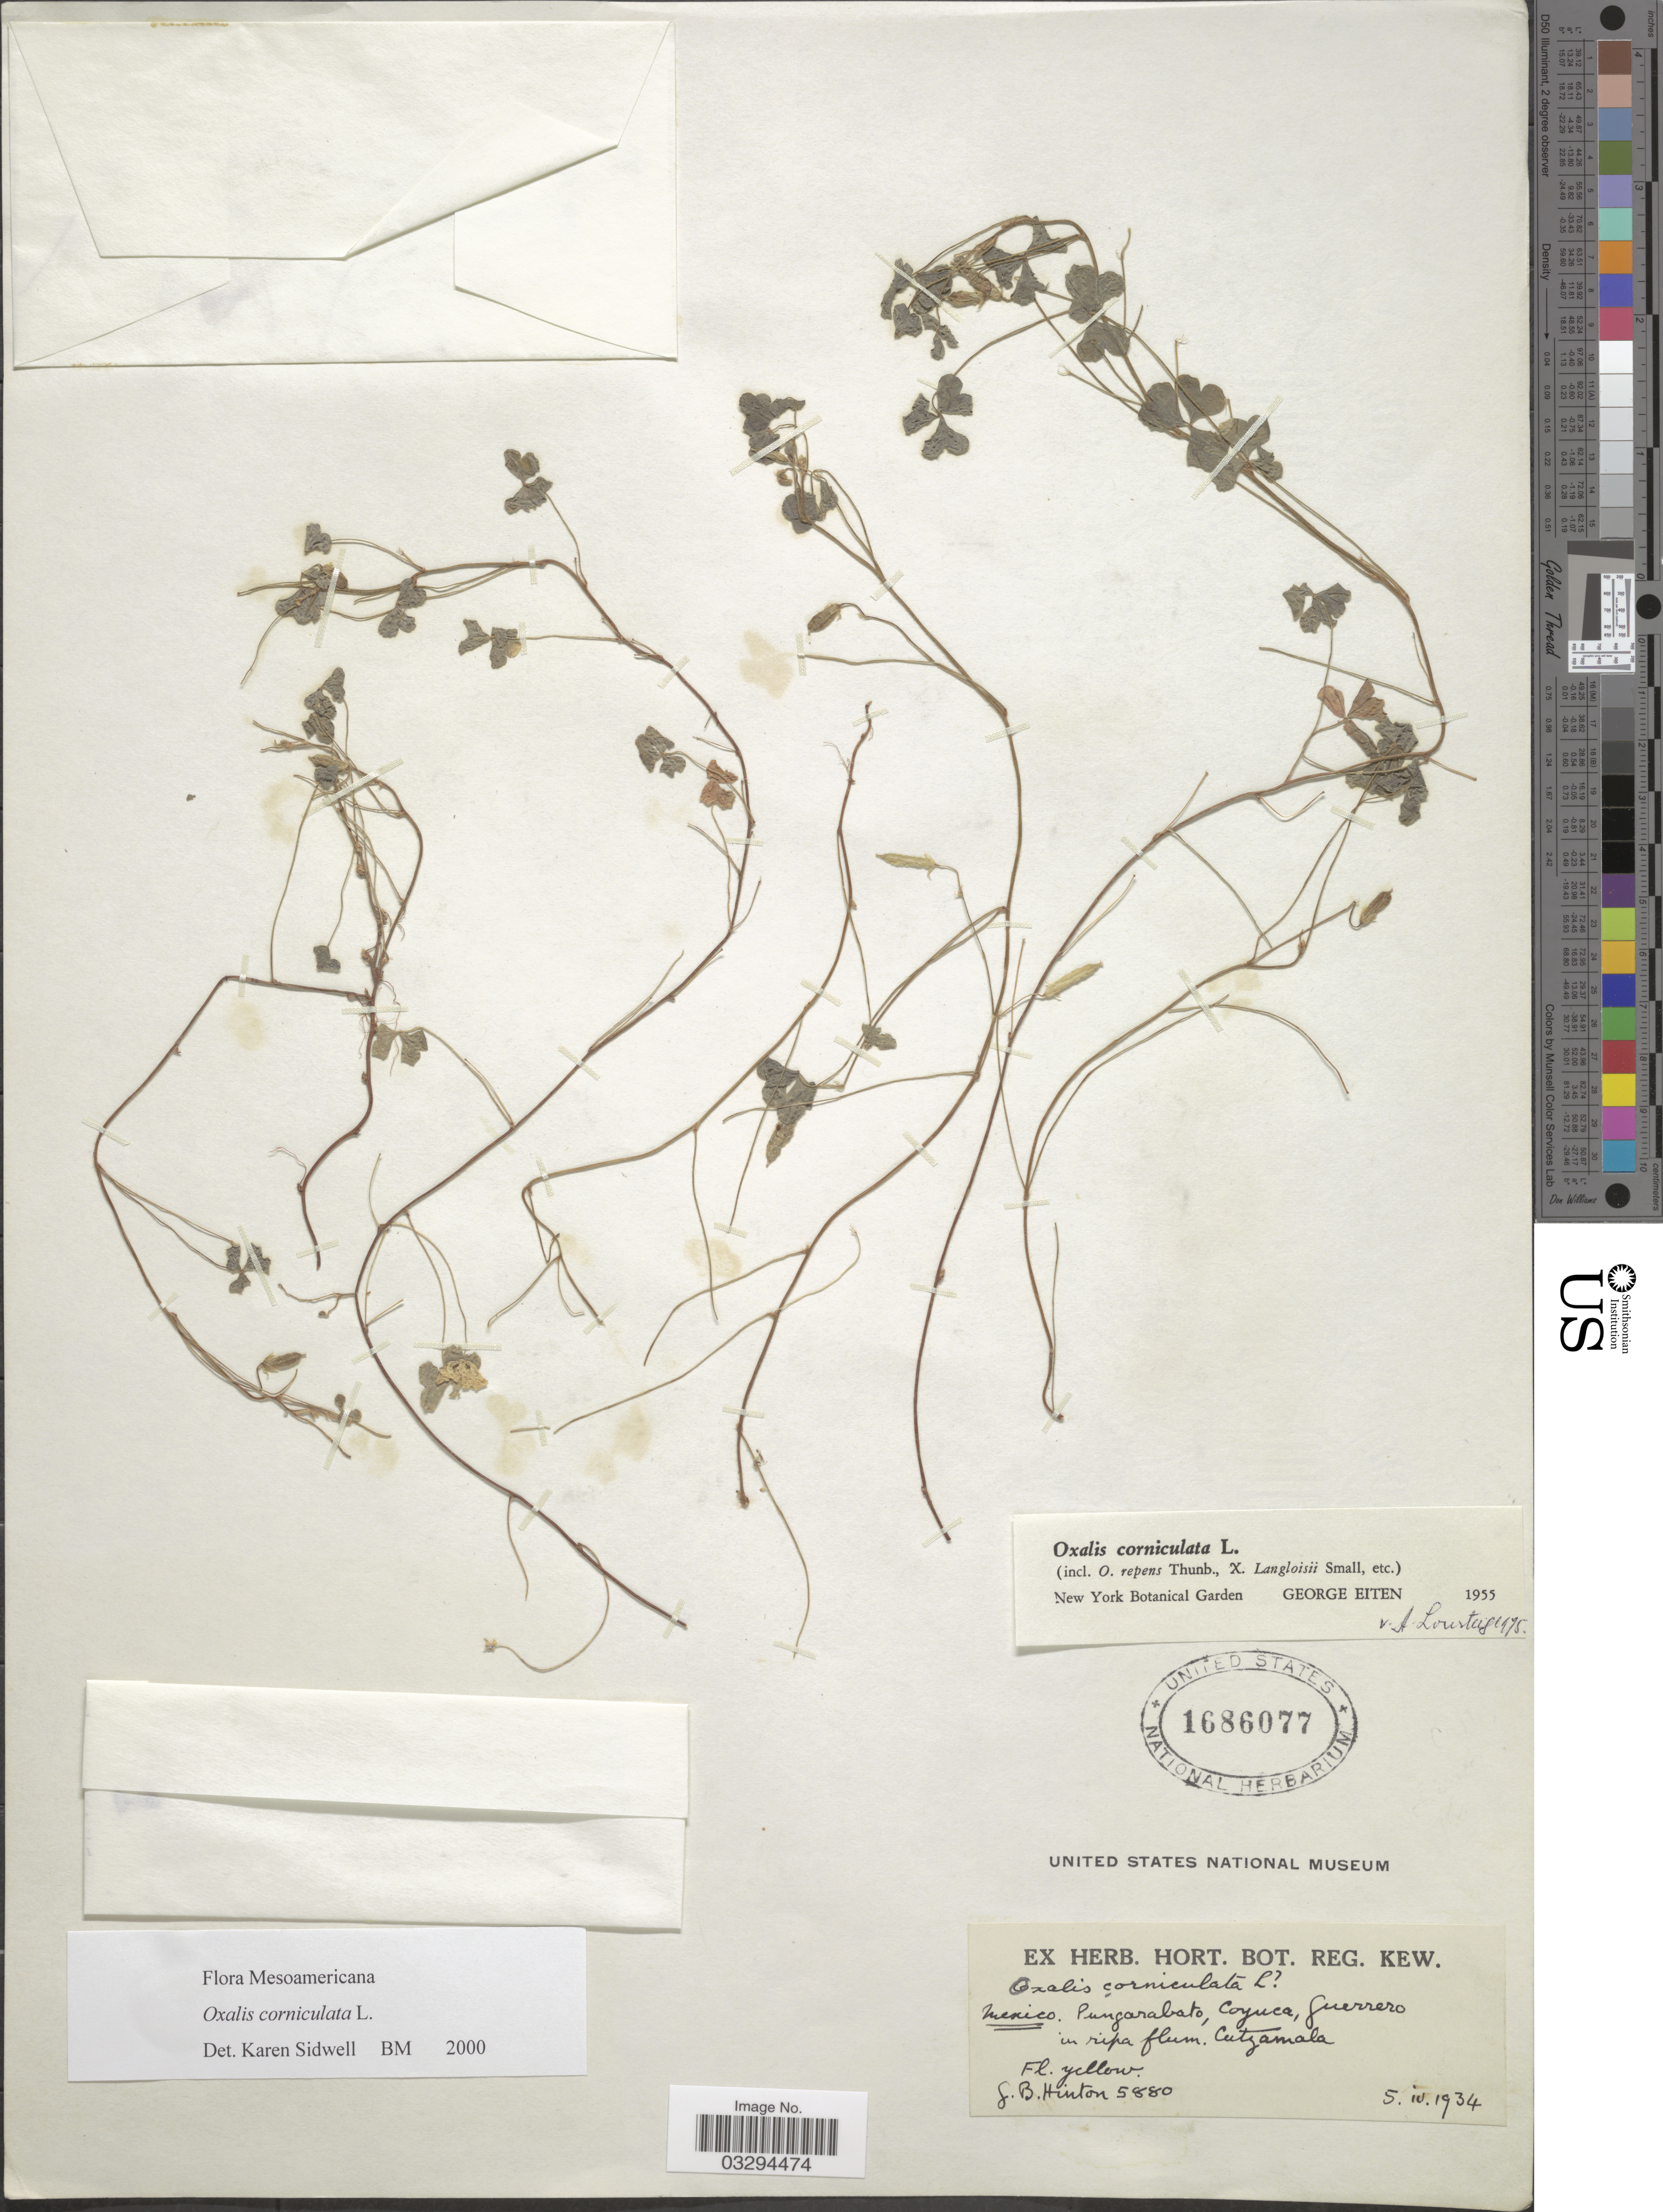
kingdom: Plantae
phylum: Tracheophyta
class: Magnoliopsida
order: Oxalidales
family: Oxalidaceae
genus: Oxalis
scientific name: Oxalis corniculata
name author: L.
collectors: G. B. Hinton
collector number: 5880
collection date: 1934-04-05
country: Mexico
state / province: Guerrero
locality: Pungarabato, Coyuca, Guerrero in ripa flum. Cutzamala.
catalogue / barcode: US 1686077